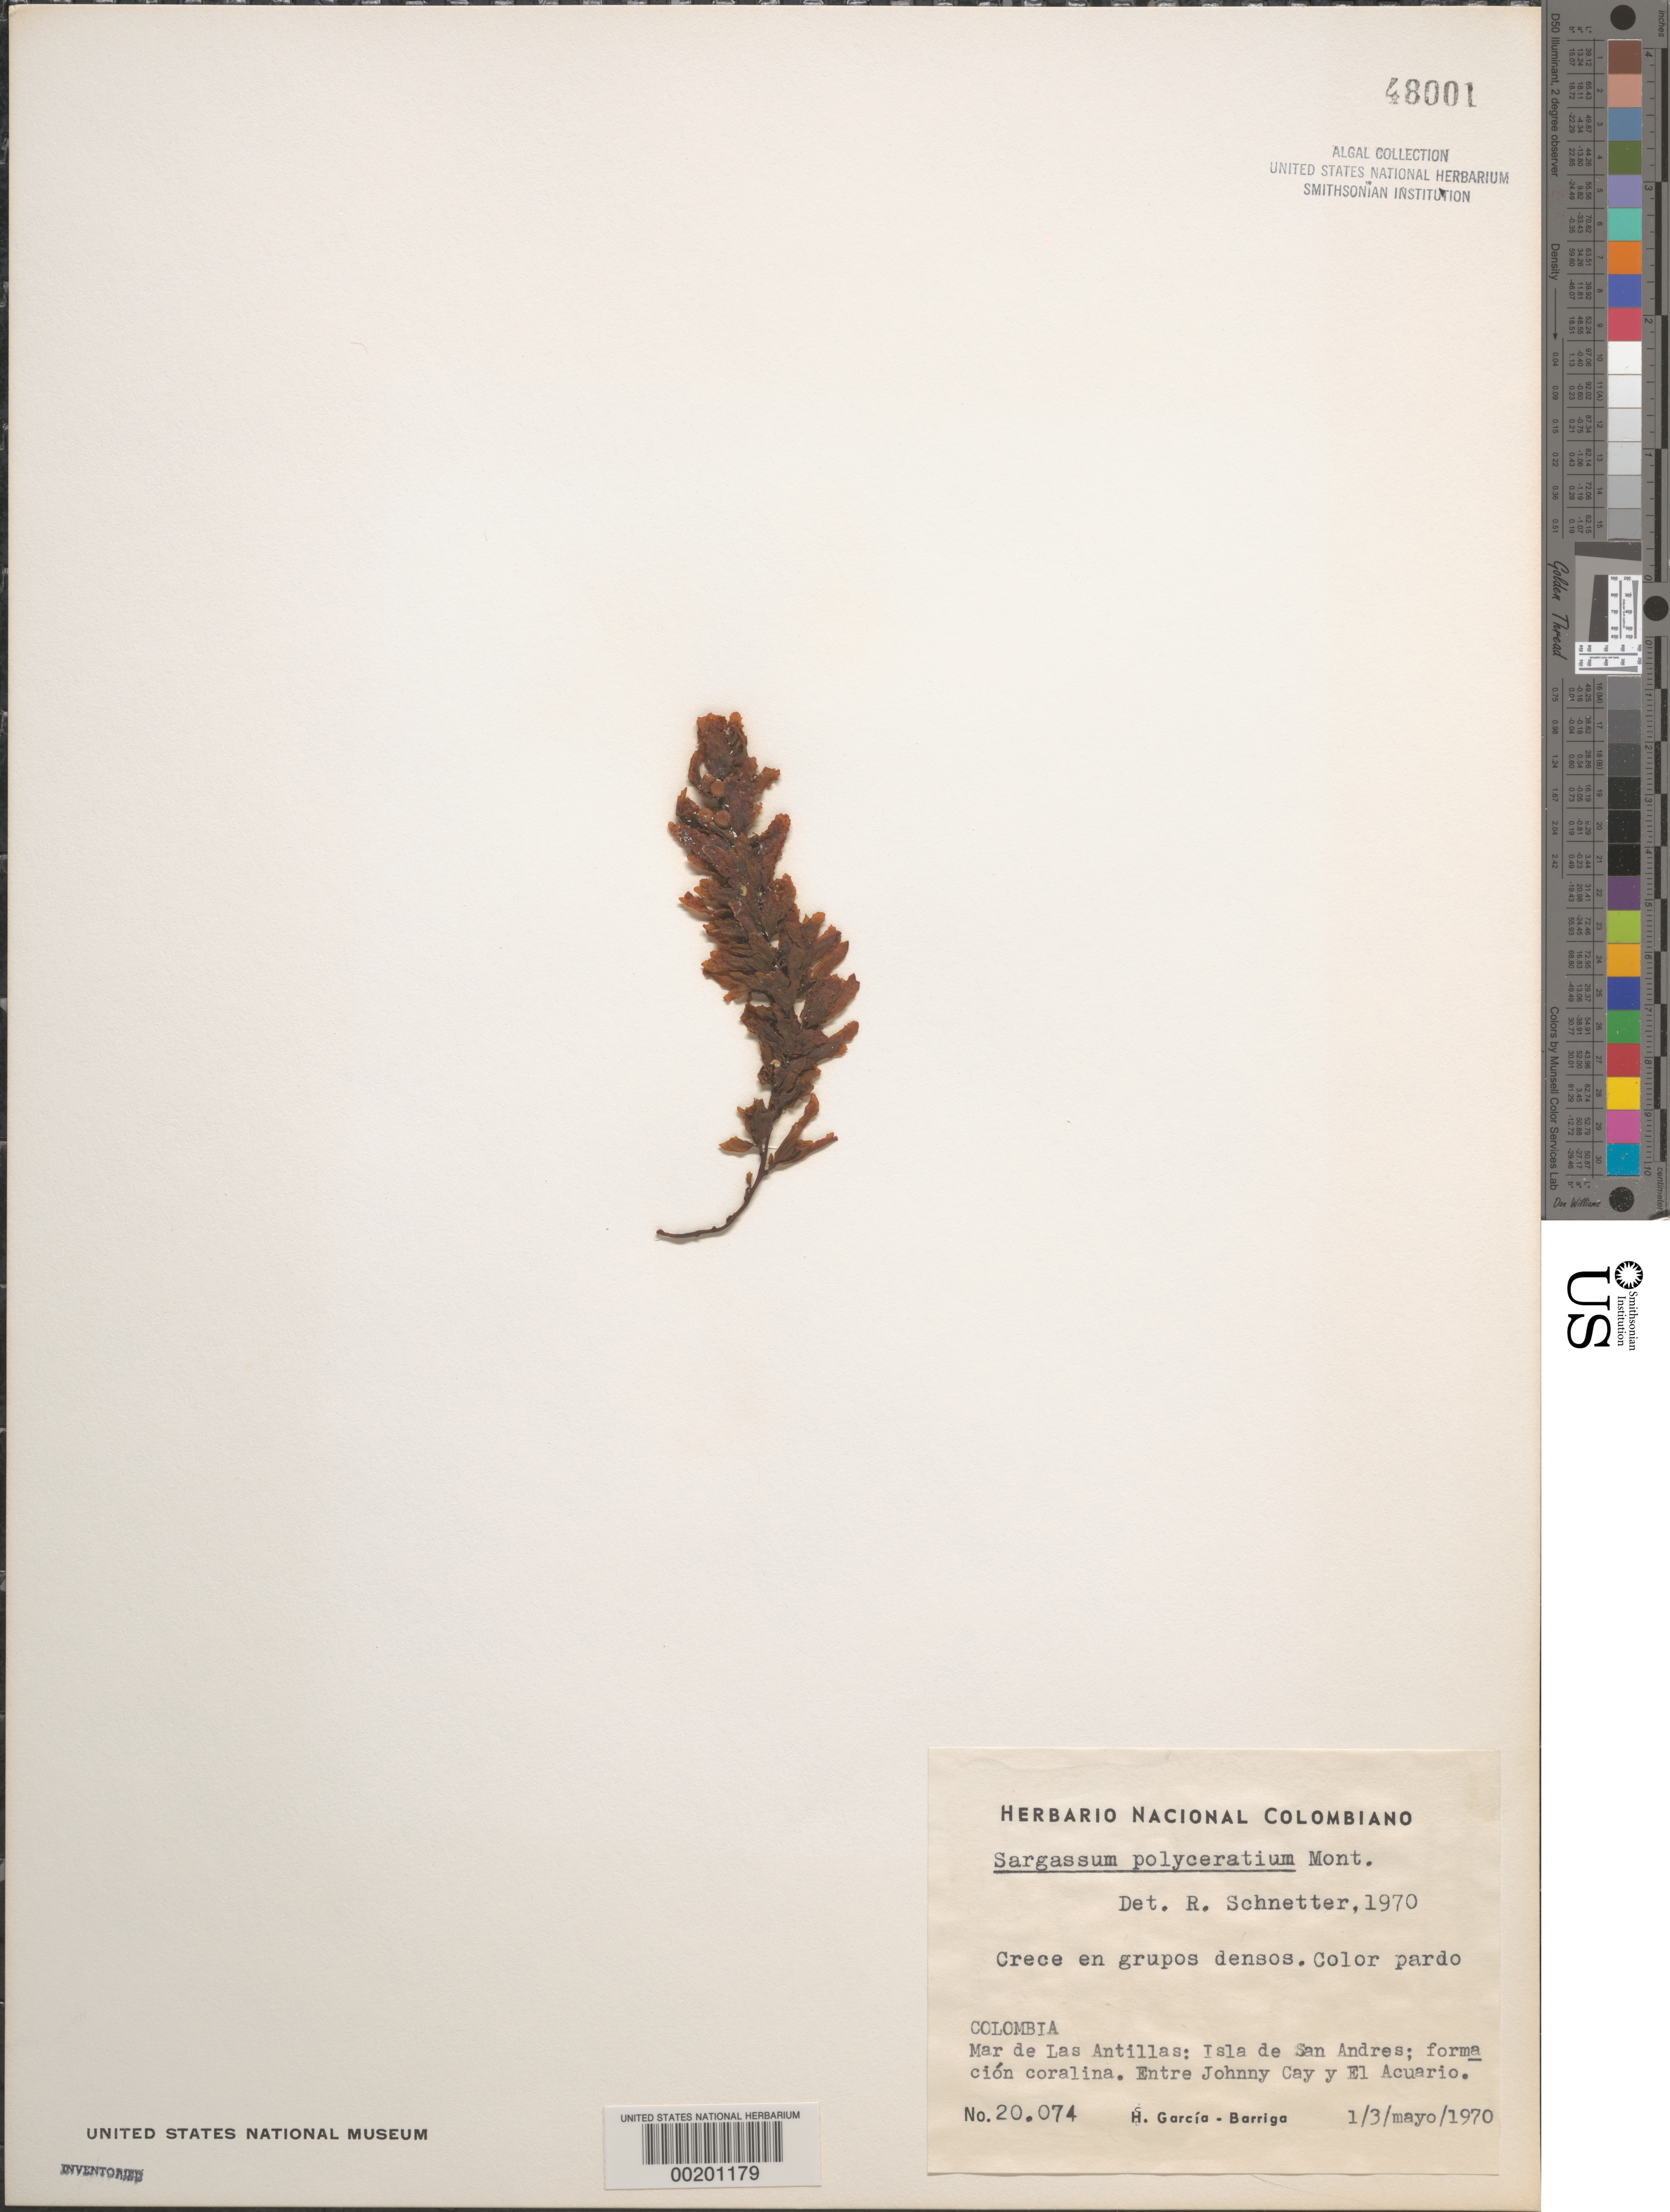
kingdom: Chromista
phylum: Ochrophyta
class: Phaeophyceae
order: Fucales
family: Sargassaceae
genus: Sargassum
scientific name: Sargassum polyceratium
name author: Mont.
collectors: H. García Barriga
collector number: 20.074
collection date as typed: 01 May 1970 to 03 May 1970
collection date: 1970-05-01/1970-05-03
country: Colombia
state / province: San Andrés Y Providencia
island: Isla de San Andres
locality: Between Johnny Cay and El Acuario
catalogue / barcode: US 48001